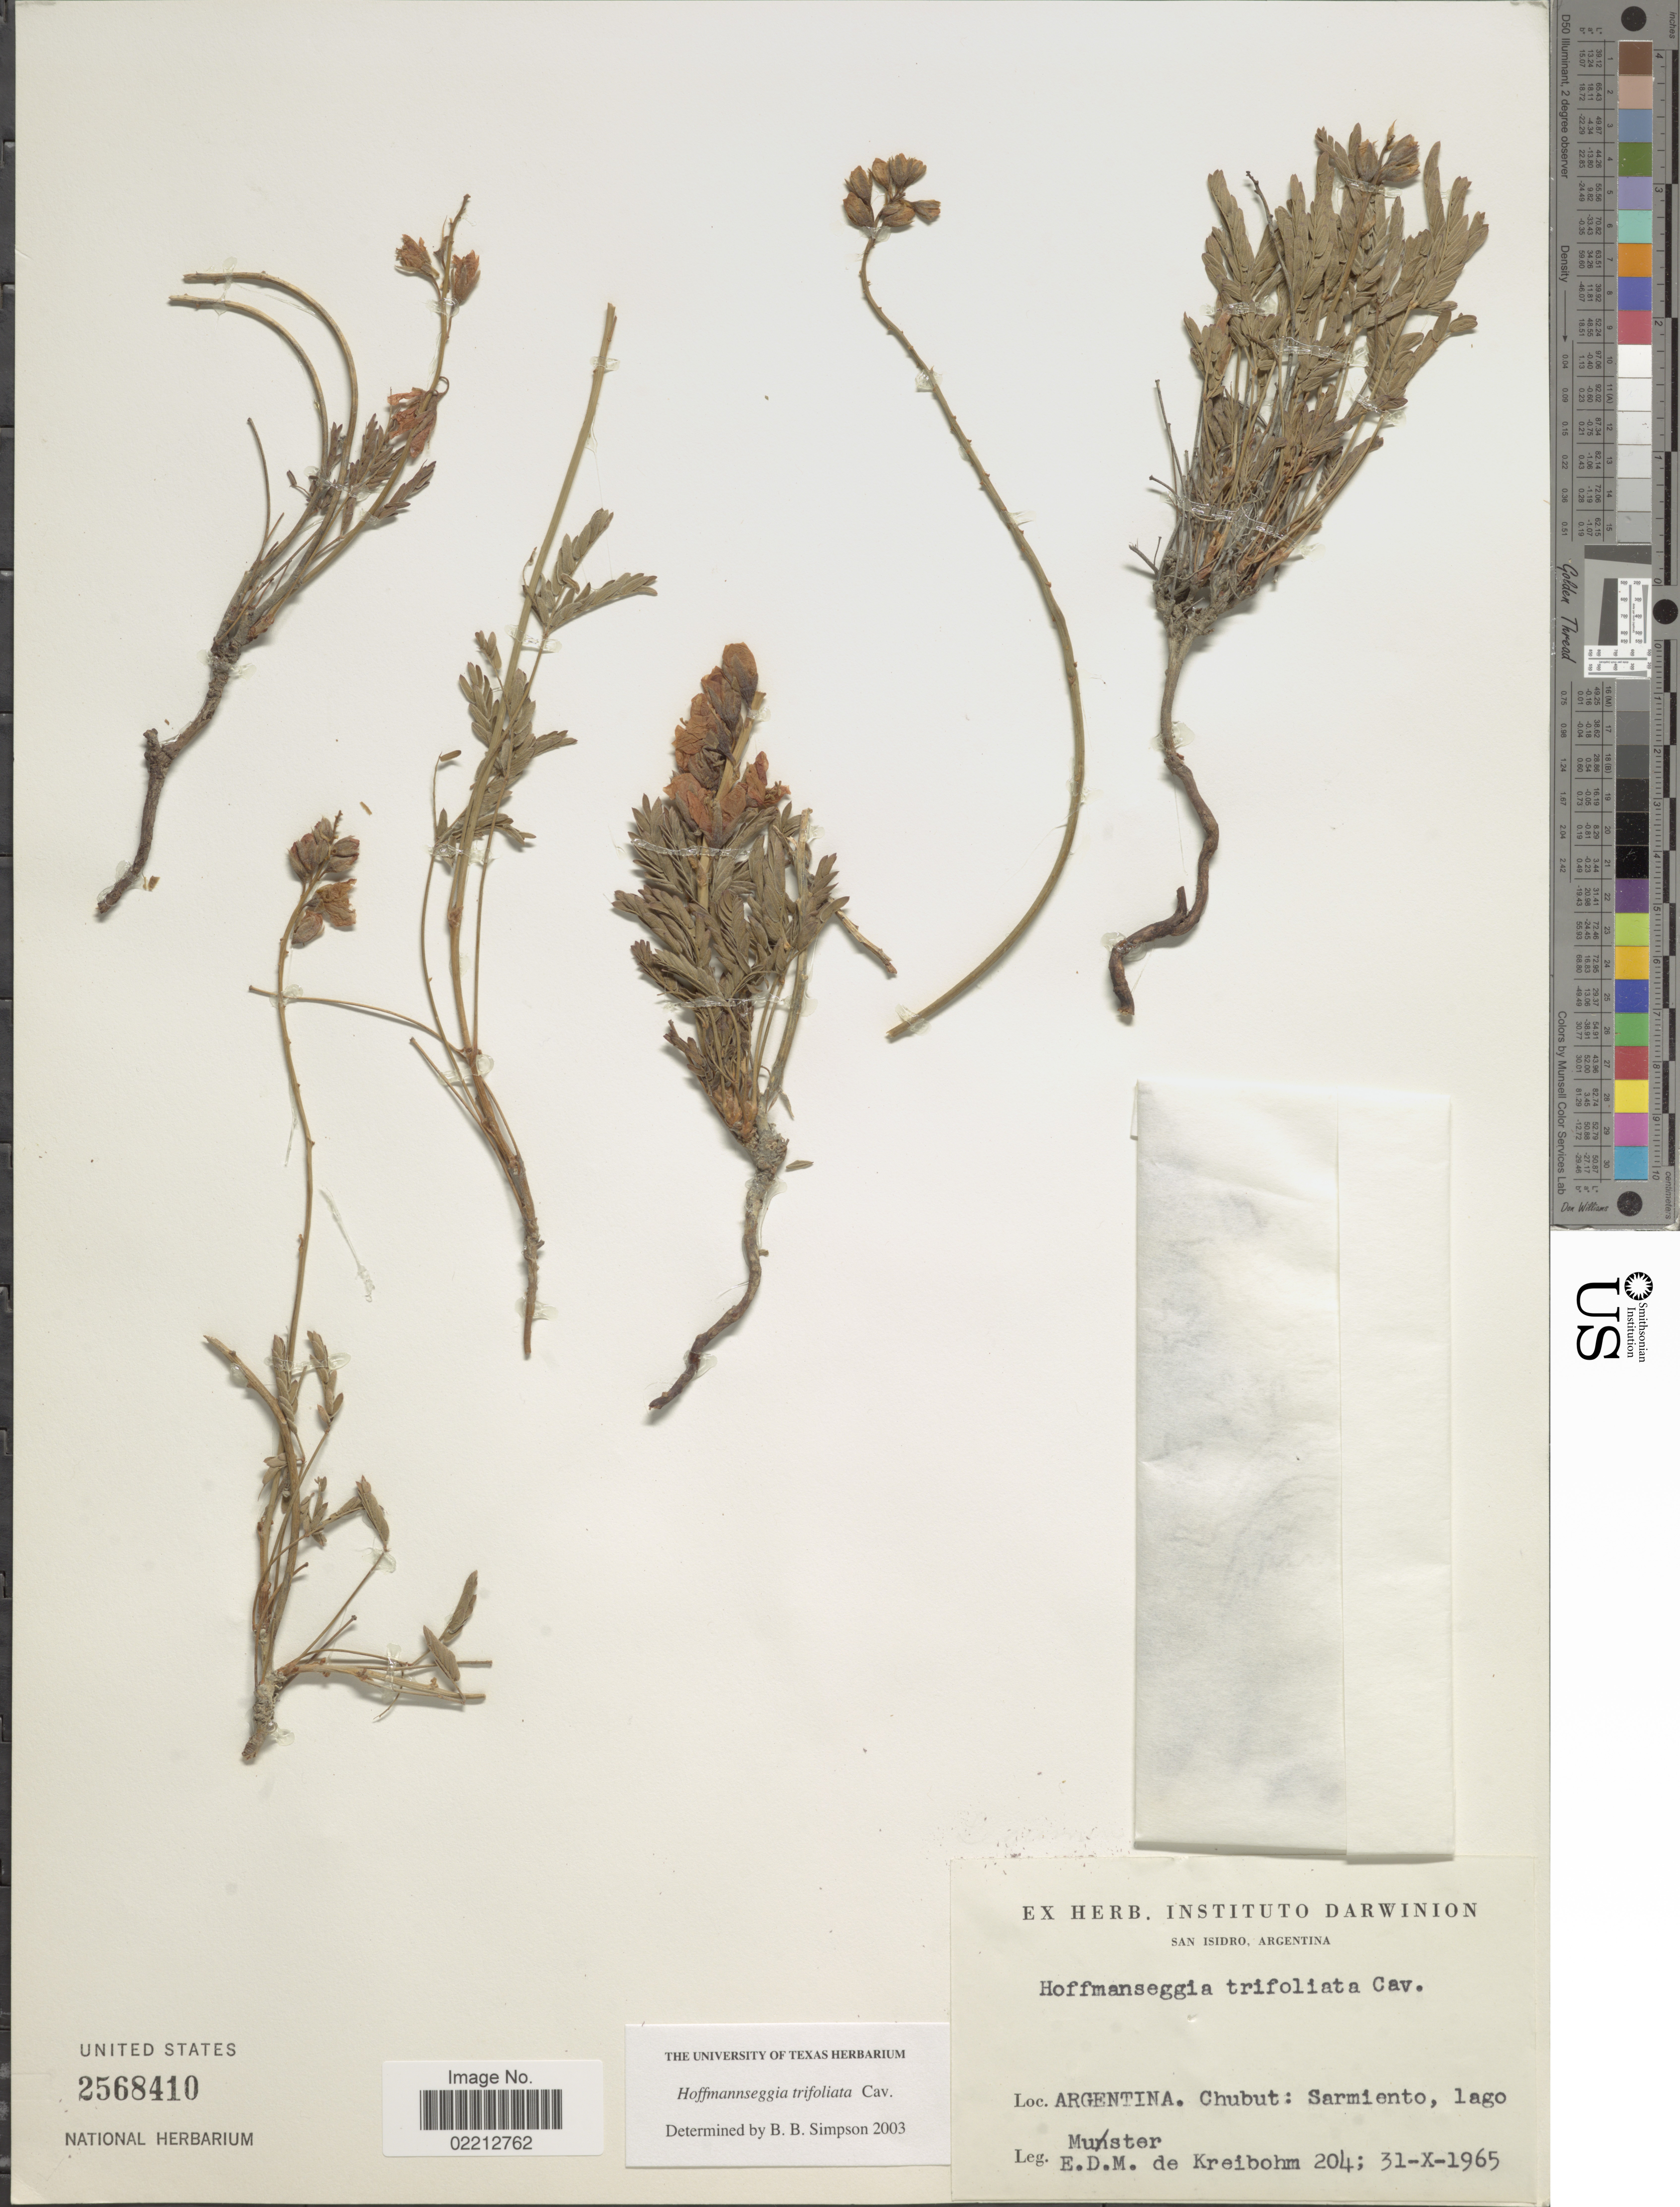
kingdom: Plantae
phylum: Tracheophyta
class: Magnoliopsida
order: Fabales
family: Fabaceae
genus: Hoffmannseggia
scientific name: Hoffmannseggia trifoliata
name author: Cav.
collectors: E. Kreibohm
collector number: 204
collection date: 1965-10-31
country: Argentina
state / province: Chubut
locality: Sarmiento, lago Munster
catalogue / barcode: US 2568410